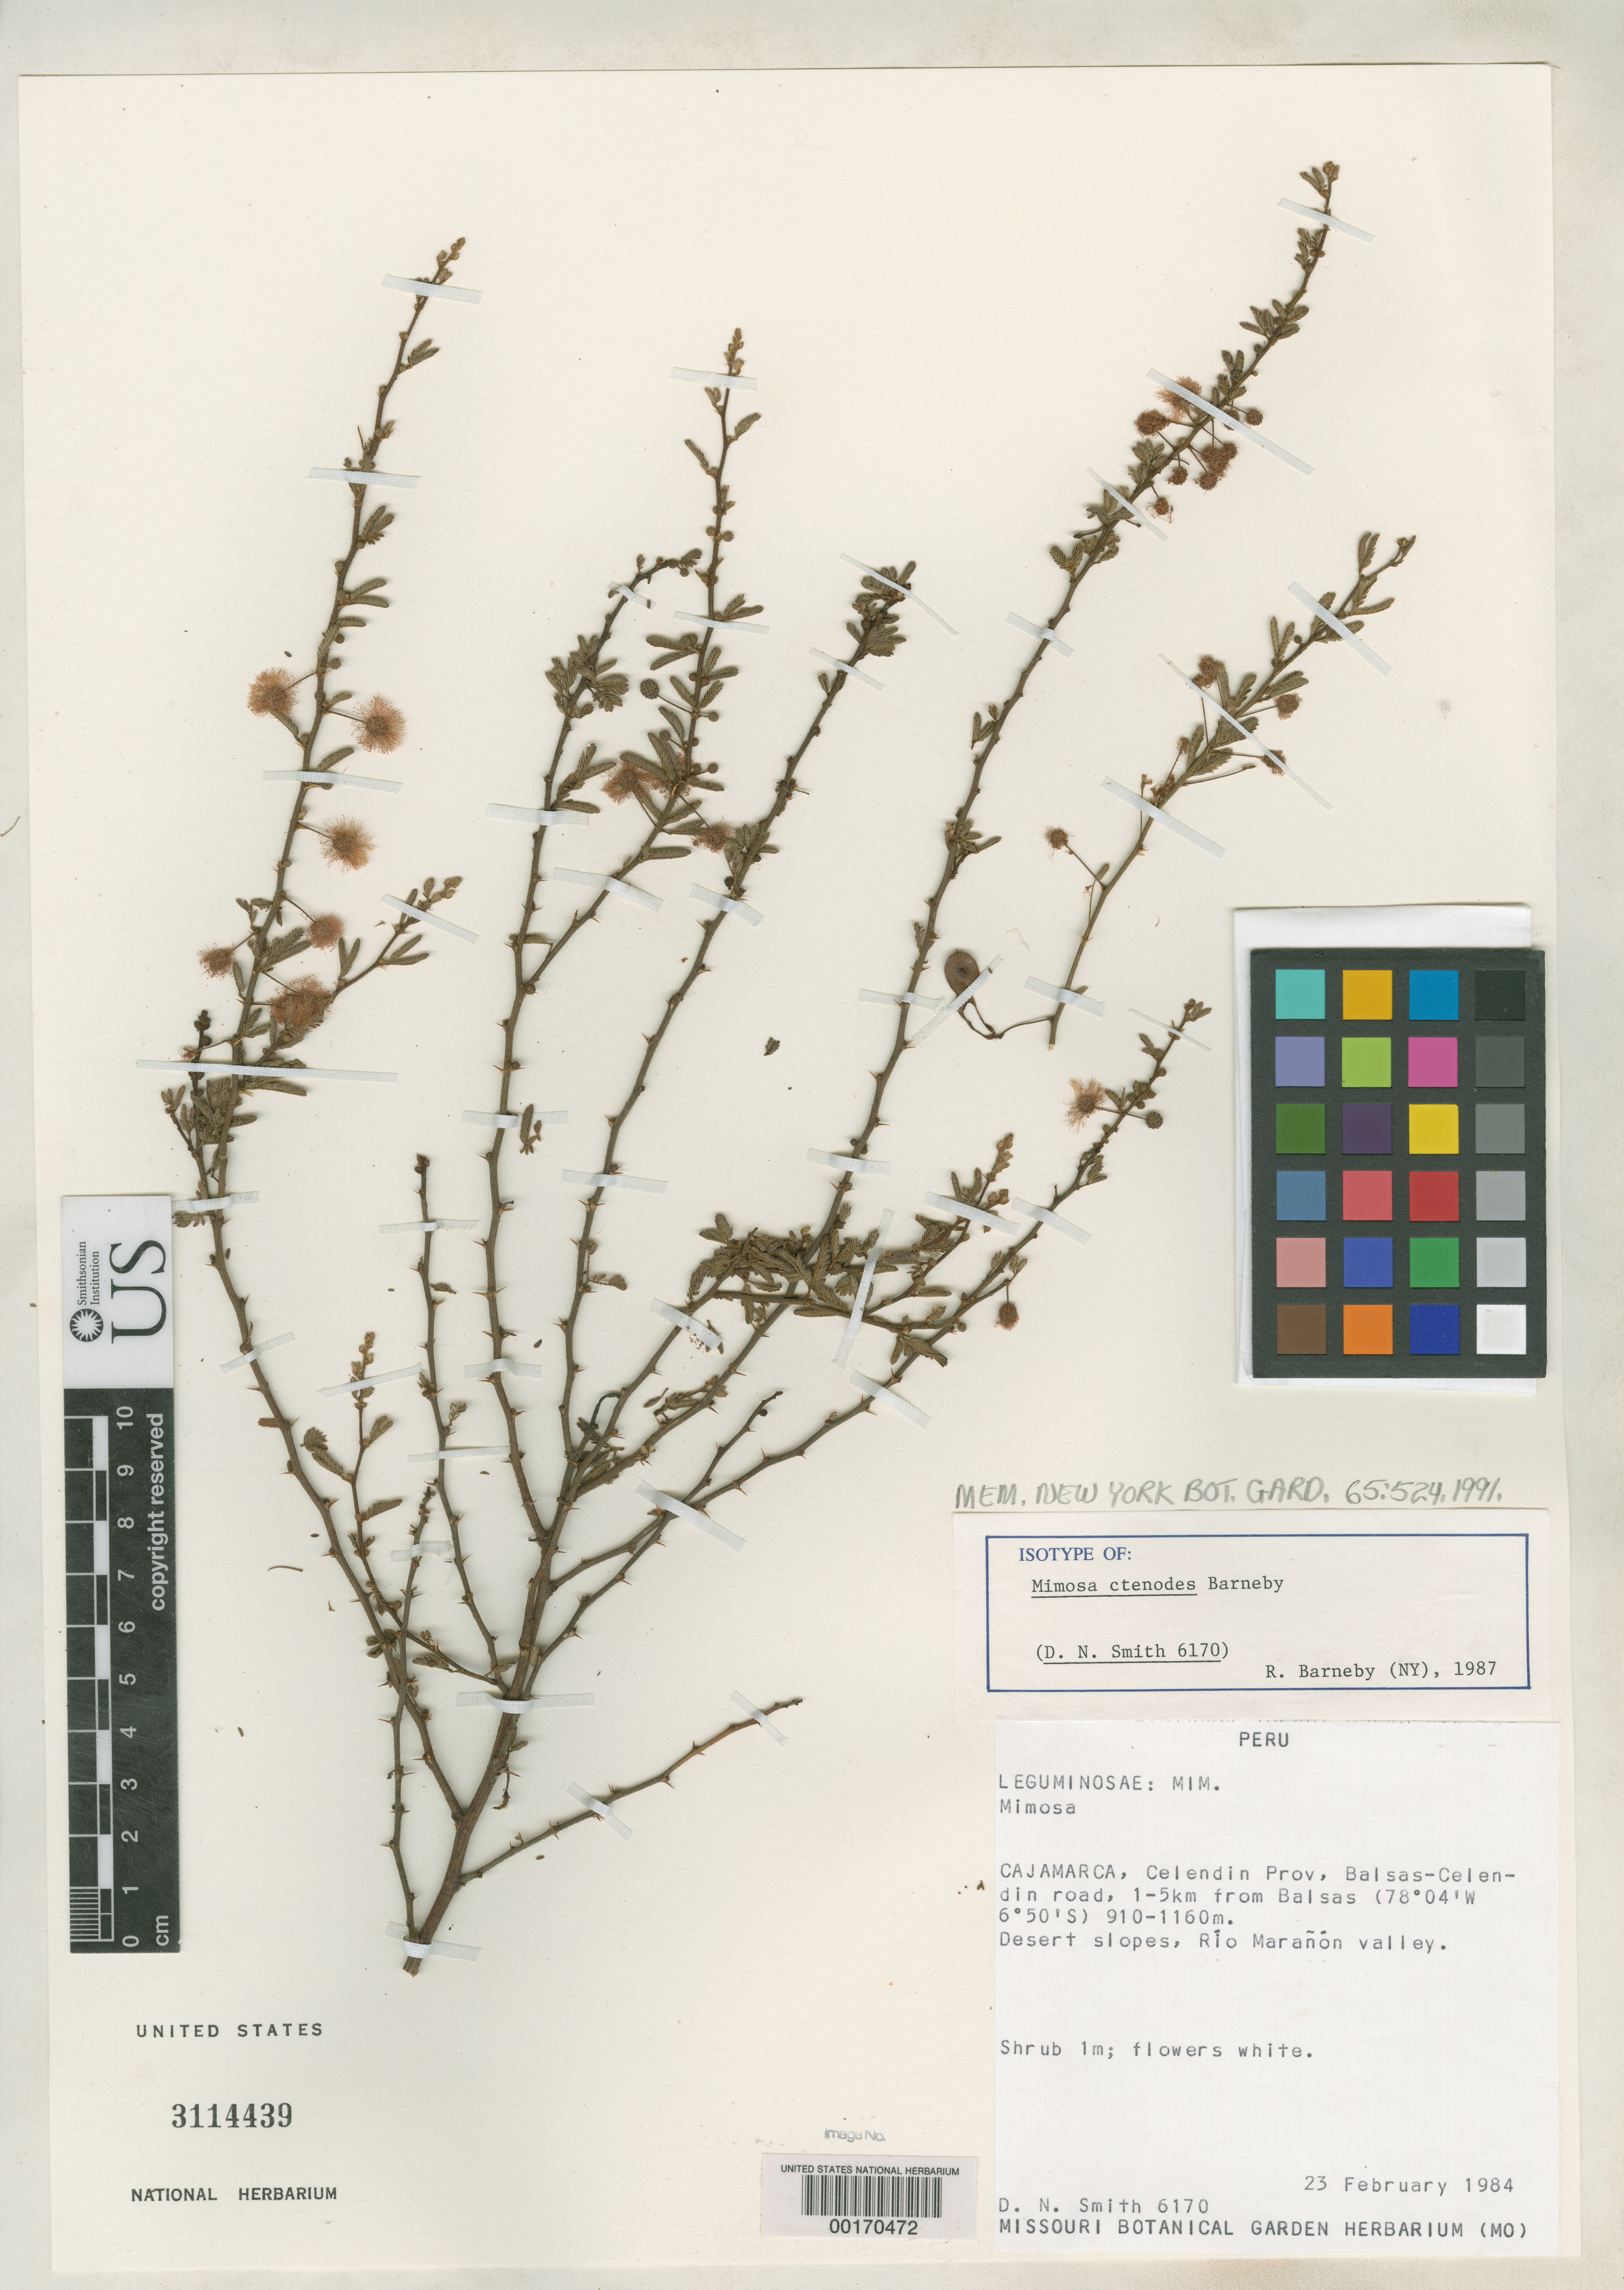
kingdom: Plantae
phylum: Tracheophyta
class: Magnoliopsida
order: Fabales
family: Fabaceae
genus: Mimosa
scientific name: Mimosa ctenodes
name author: Barneby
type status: Isotype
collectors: D. Smith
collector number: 6170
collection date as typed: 23 Feb 1984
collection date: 1984-02-23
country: Peru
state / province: Cajamarca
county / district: Celendín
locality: Balsas-Celendín Road, 1 - 5 km from Balsas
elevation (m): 910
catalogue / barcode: US 3114439